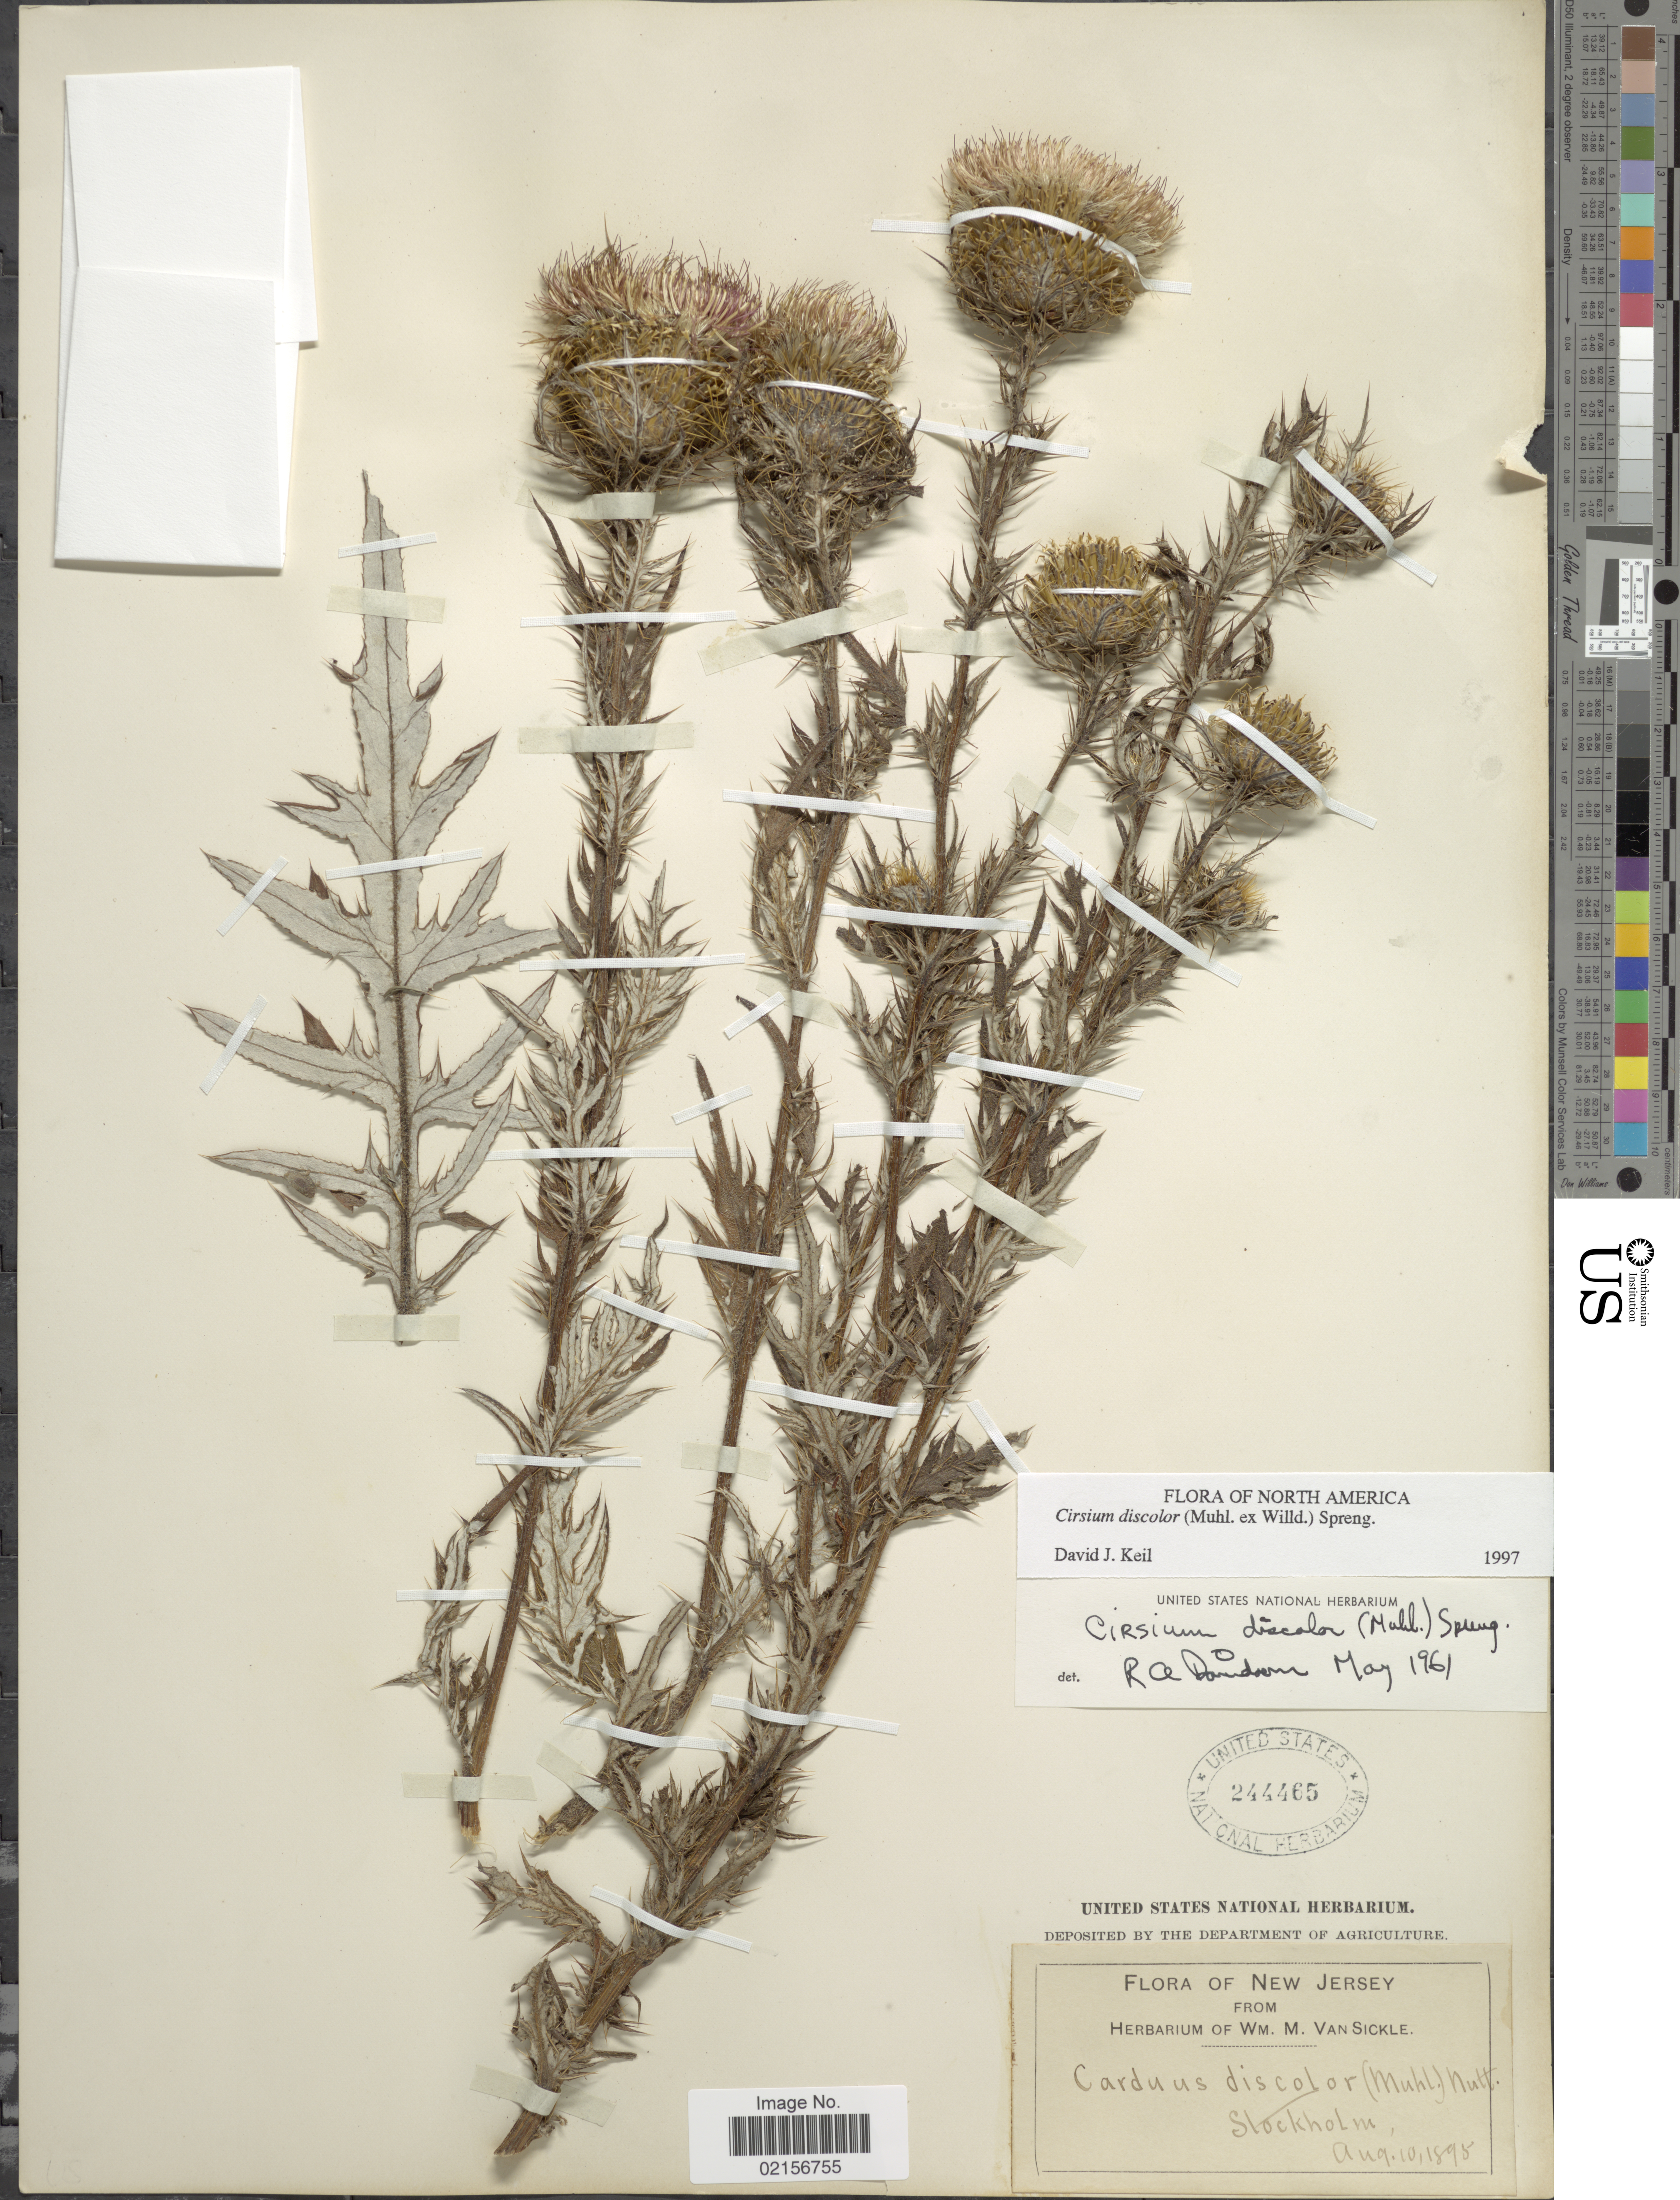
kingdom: Plantae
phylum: Tracheophyta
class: Magnoliopsida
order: Asterales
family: Asteraceae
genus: Cirsium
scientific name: Cirsium discolor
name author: (Muhl. ex Willd.) Spreng.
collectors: Stockholm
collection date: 1895-08-10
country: United States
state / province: New Jersey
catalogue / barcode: US 244465